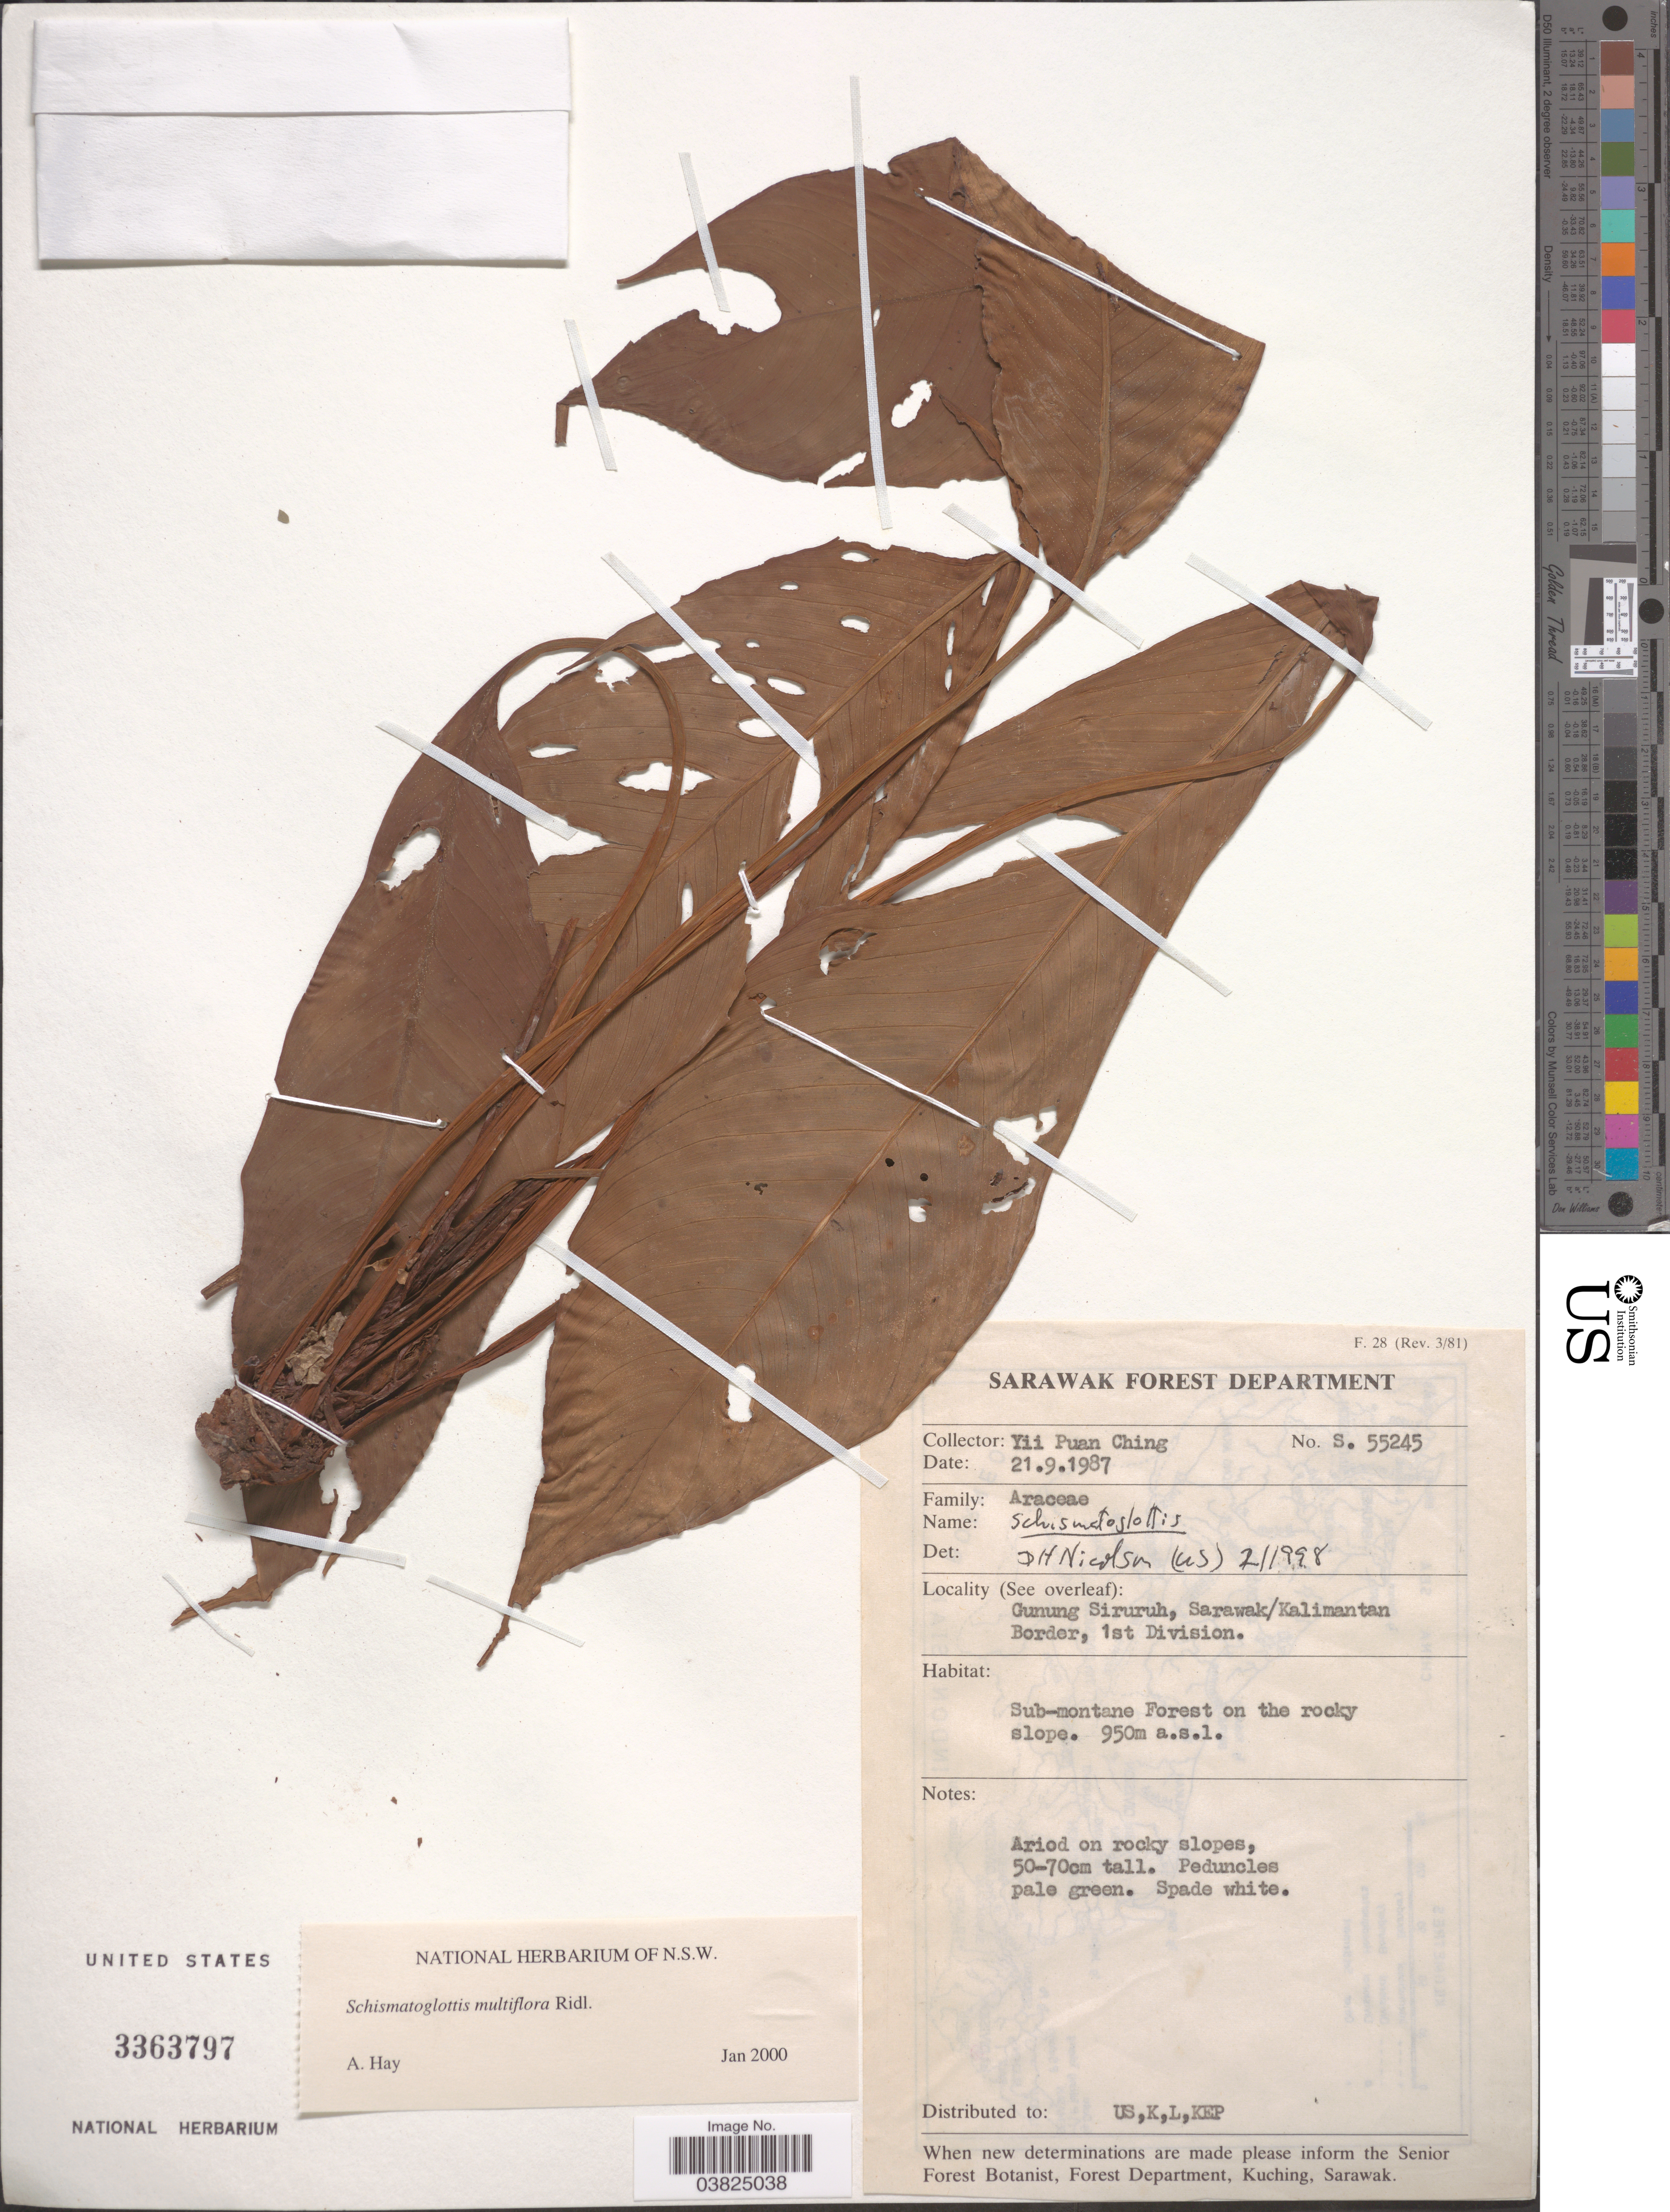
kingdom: Plantae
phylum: Tracheophyta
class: Liliopsida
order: Alismatales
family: Araceae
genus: Schismatoglottis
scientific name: Schismatoglottis multiflora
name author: Ridl.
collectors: Y. P. Ching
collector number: S.55245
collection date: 1987-09-21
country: Malaysia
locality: Gunung Siruruh, Sarawak/Kalimantan. Border, 1st Division. Sub-montane Forest on the rocky slope.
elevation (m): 950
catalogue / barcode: US 3363797